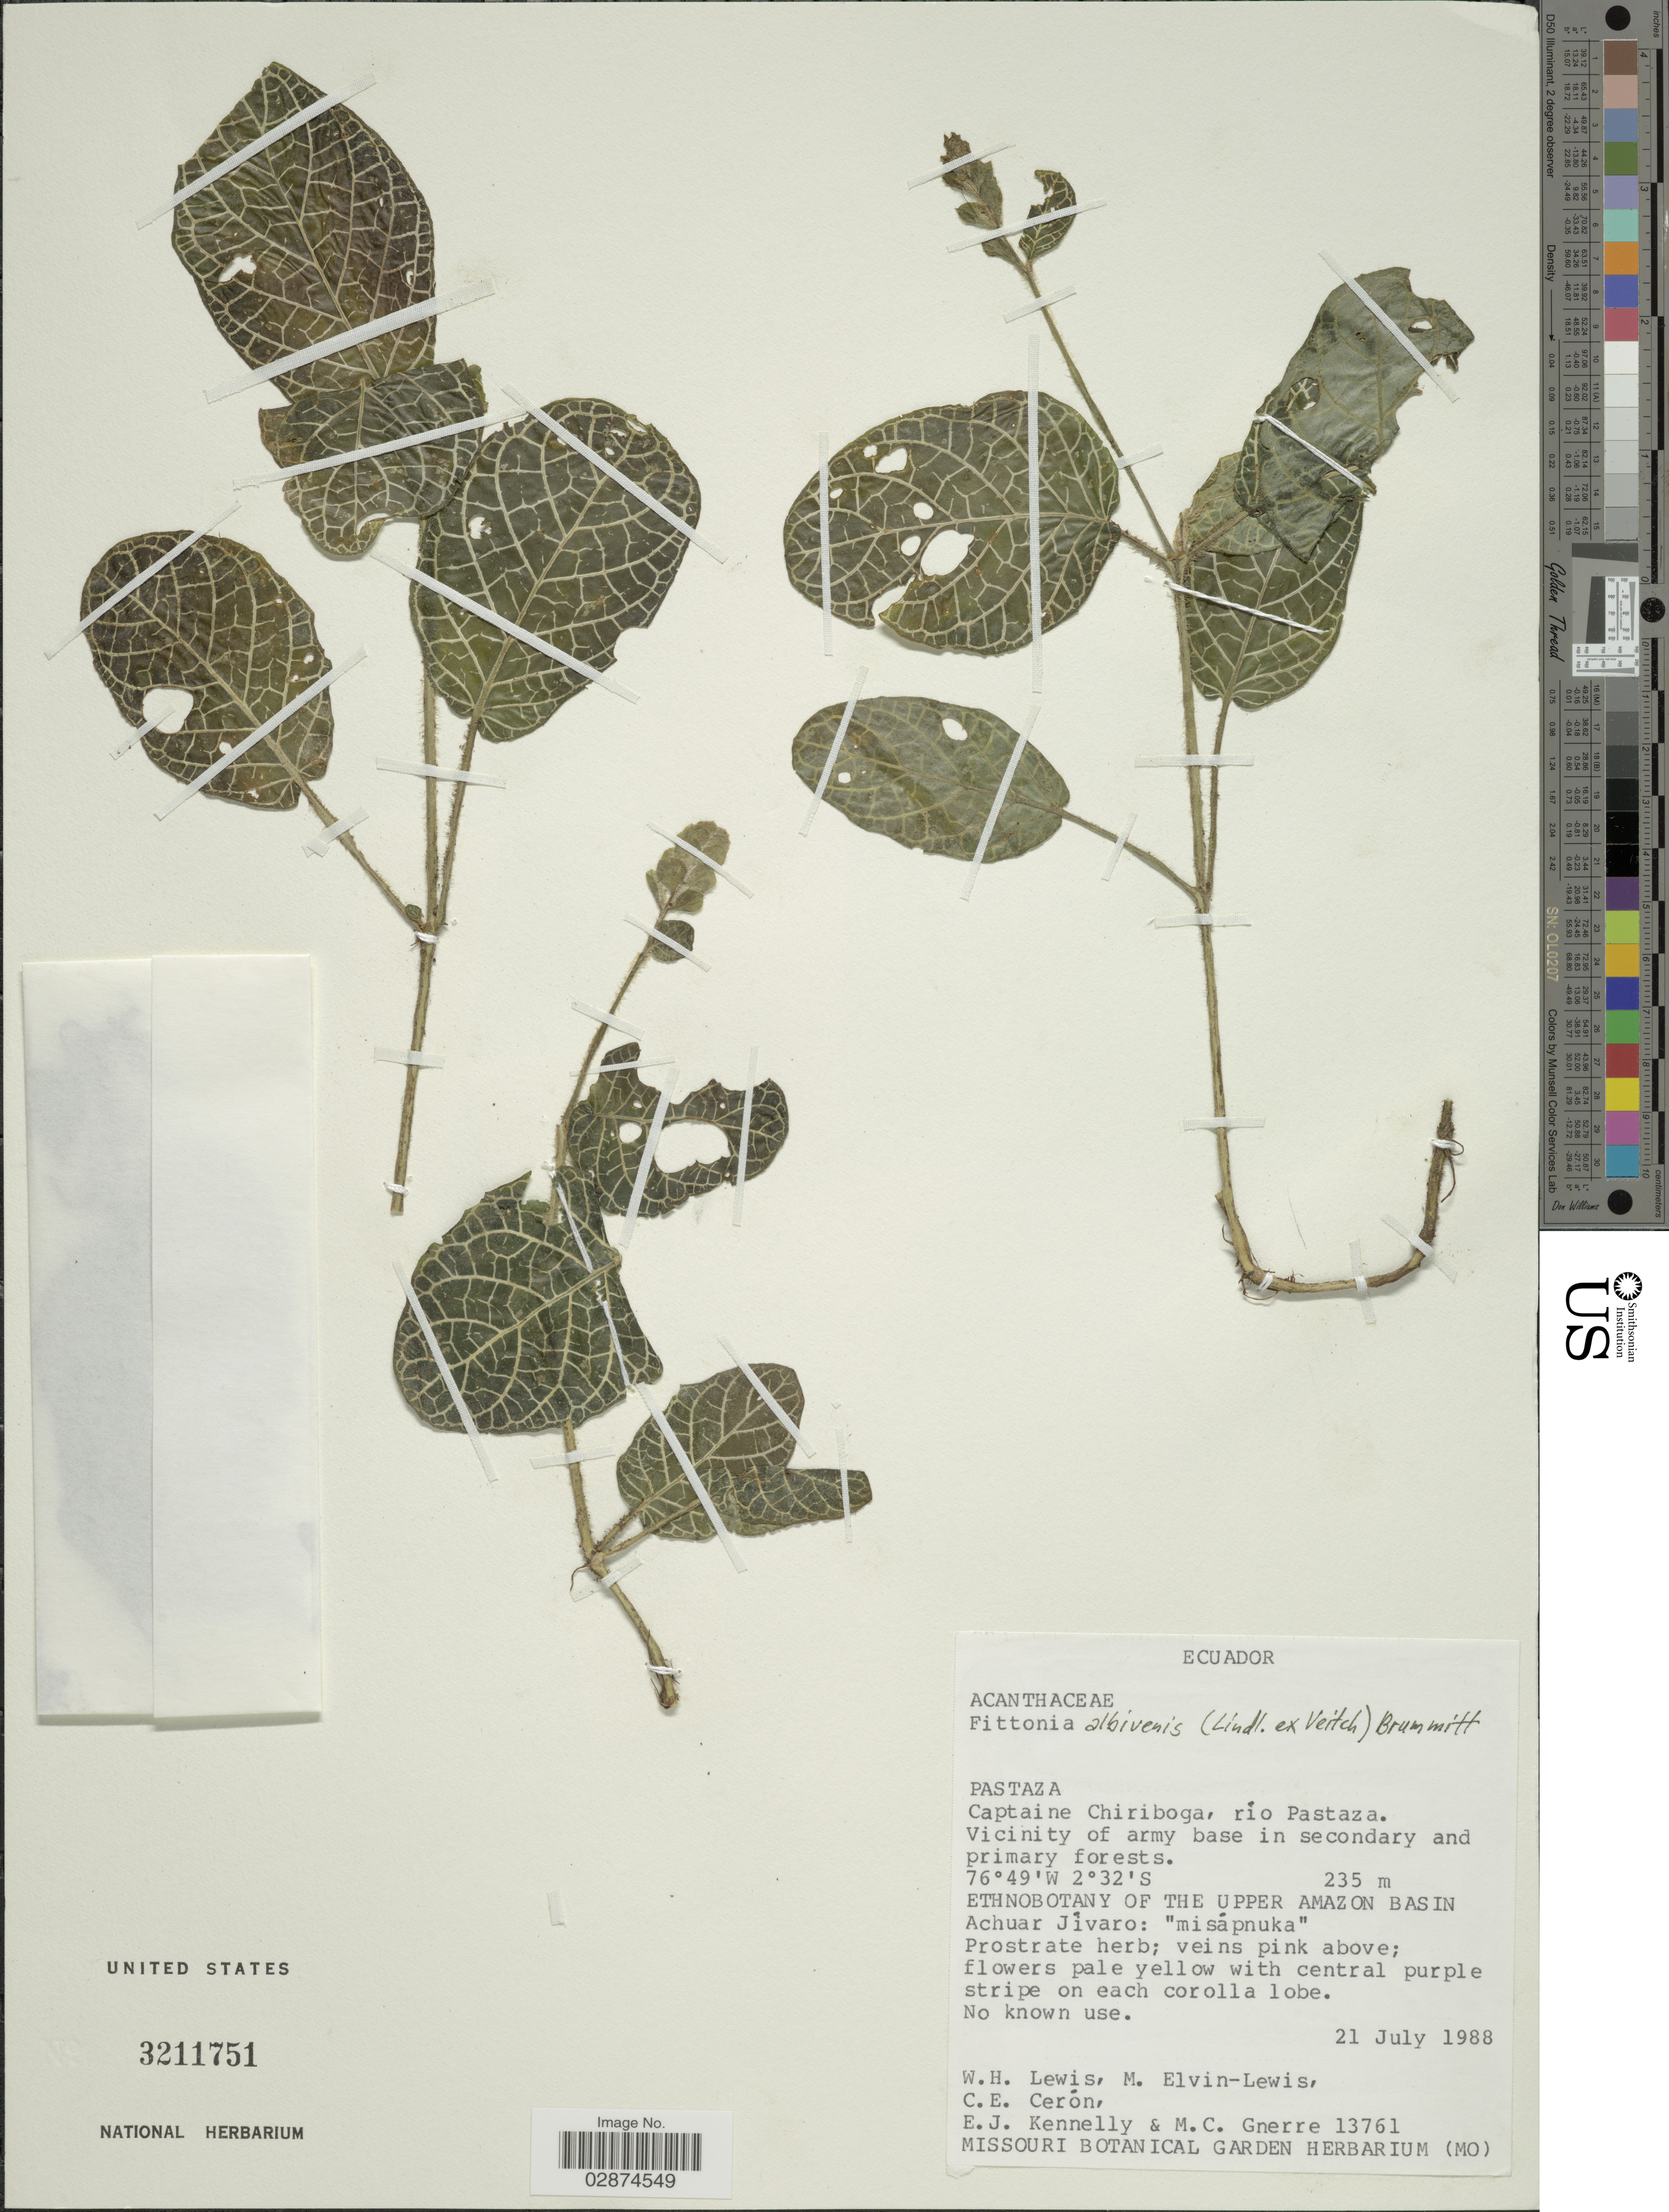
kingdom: Plantae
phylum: Tracheophyta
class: Magnoliopsida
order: Lamiales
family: Acanthaceae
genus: Fittonia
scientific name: Fittonia albivenis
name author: (Lindl. ex Veitch) Brummitt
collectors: W. H. Lewis, M. Elvin-Lewis, C. E. Cerón M., E. Kennelly & M. Gnerre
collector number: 13761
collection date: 1988-07-21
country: Ecuador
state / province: Pastaza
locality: Captaine Chiriboga, rio Pastaza. Vicinity of army base in secondary and primary forest. The Upper Amazon Basin Achuar Jivaro.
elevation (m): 235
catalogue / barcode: US 3211751